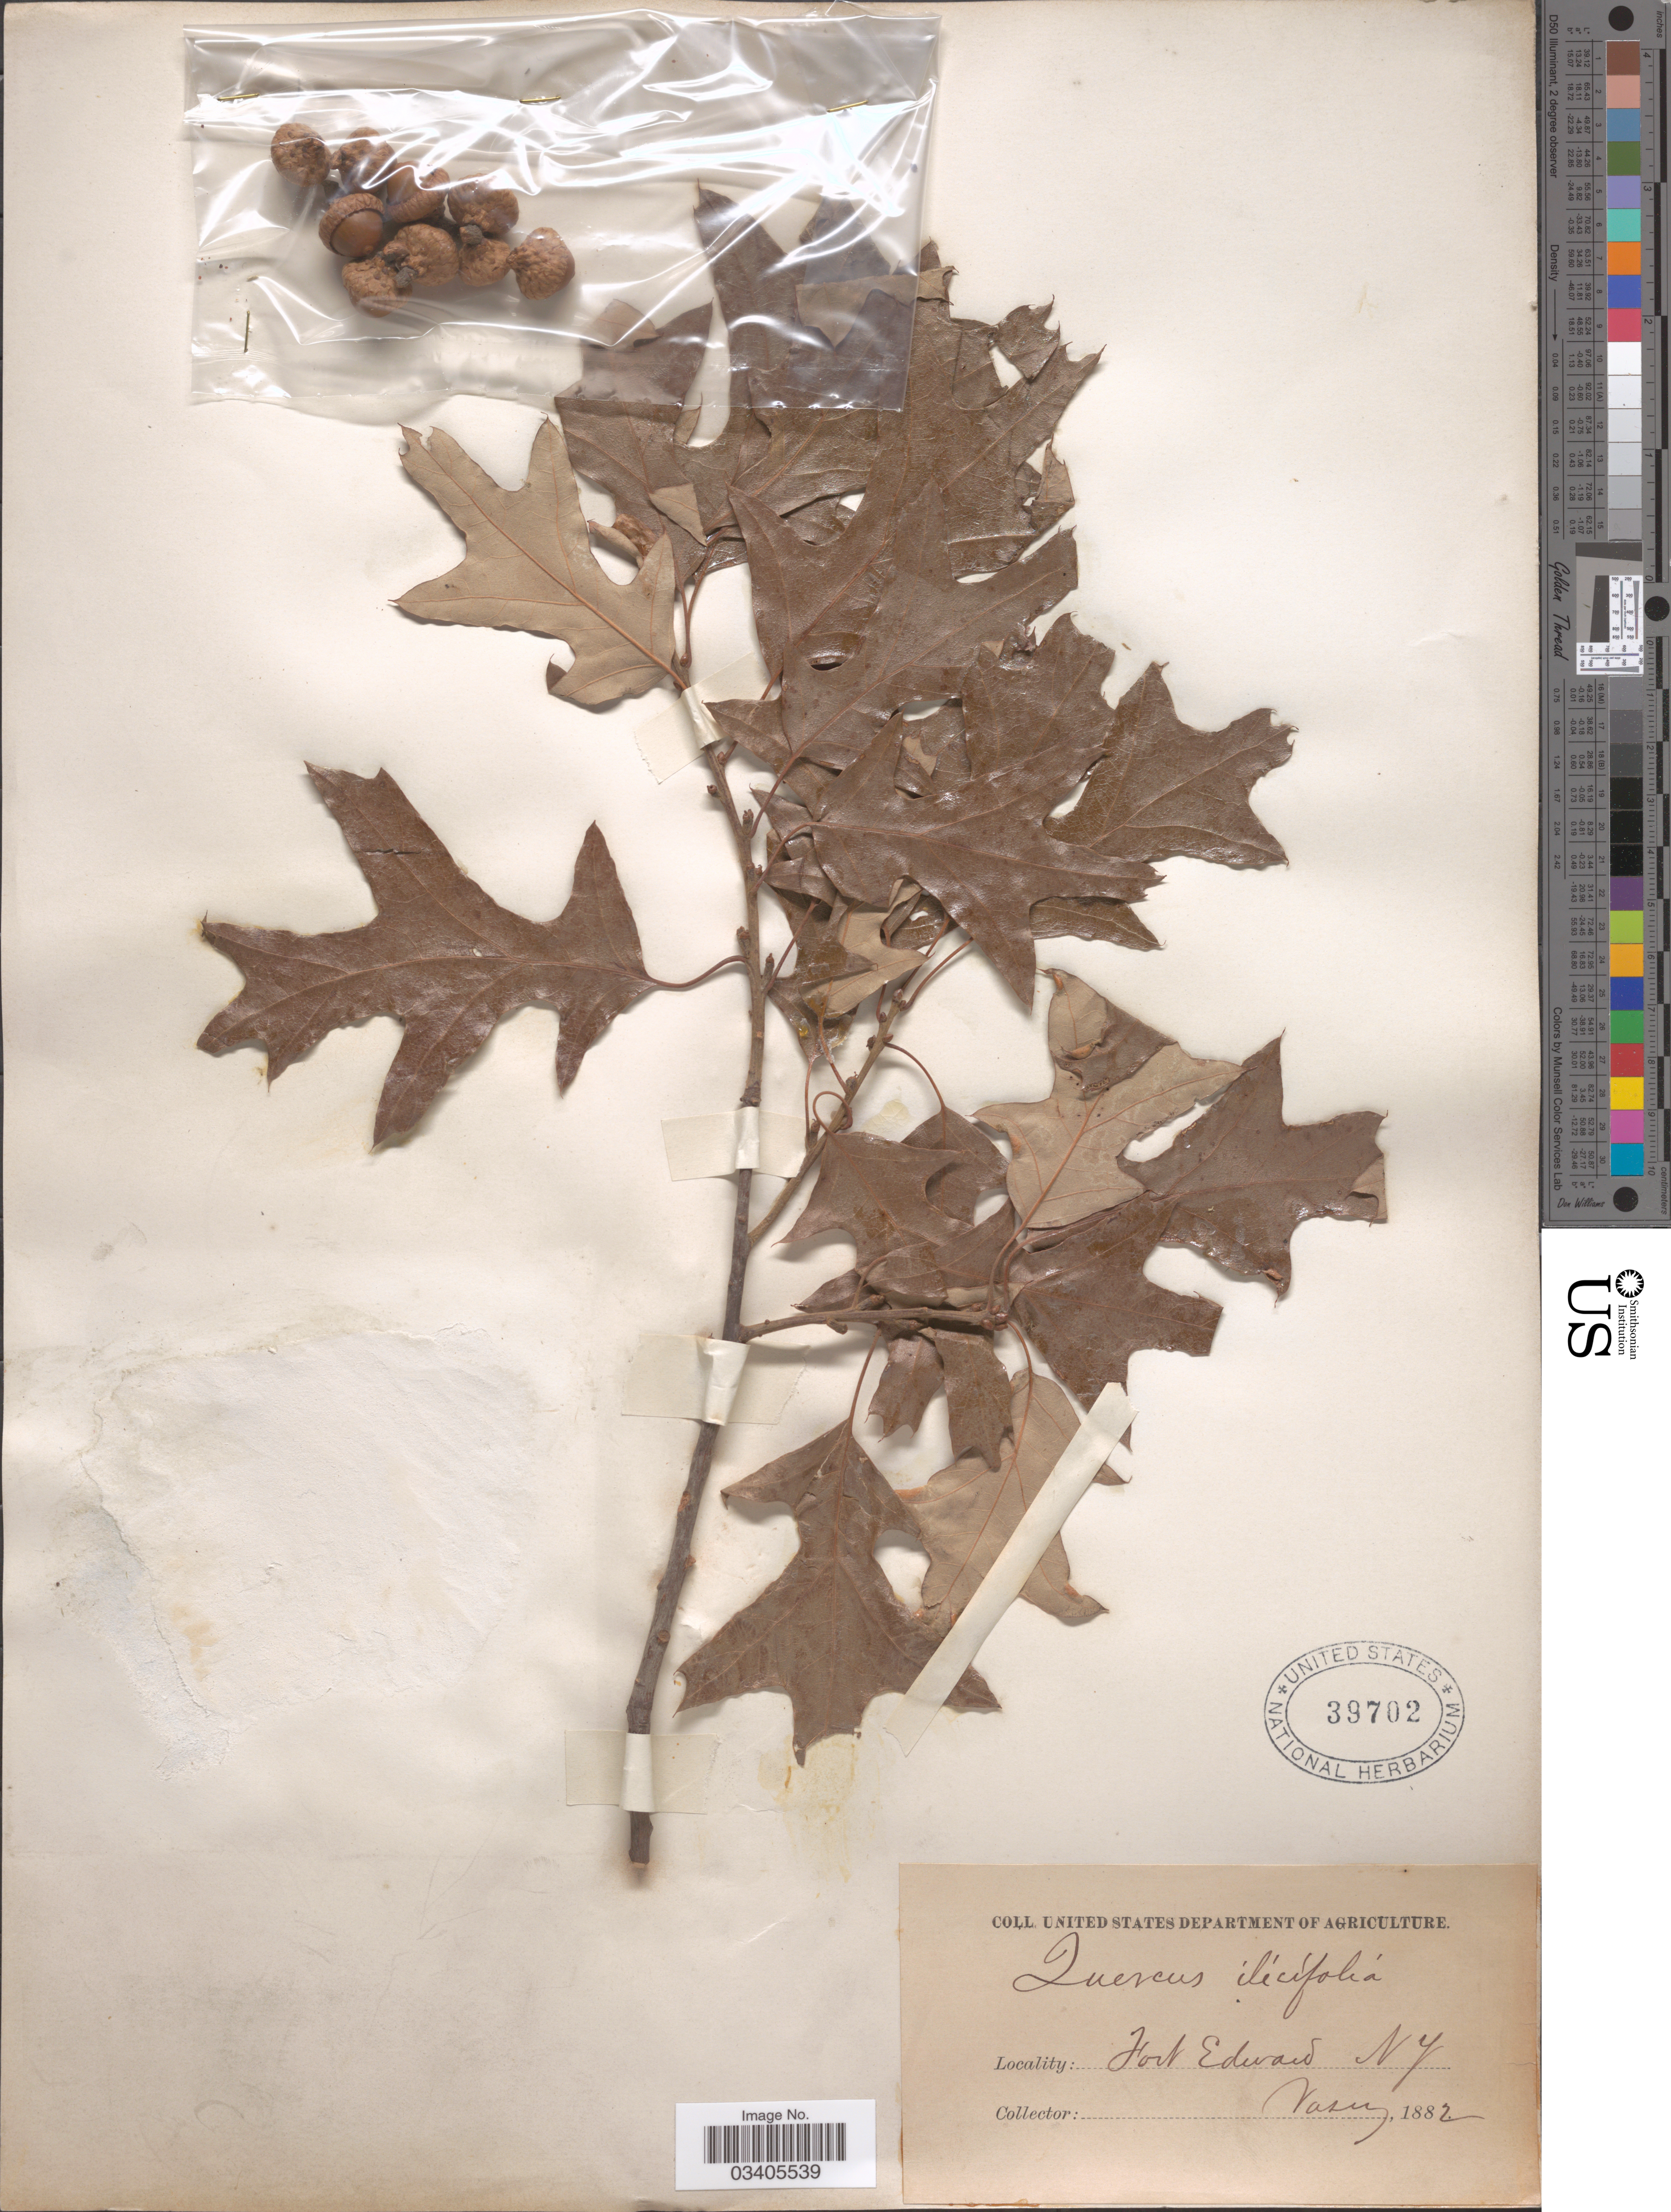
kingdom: Plantae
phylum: Tracheophyta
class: Magnoliopsida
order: Fagales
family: Fagaceae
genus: Quercus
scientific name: Quercus ilicifolia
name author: Wangenh.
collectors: Vasey, --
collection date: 1882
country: United States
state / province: New York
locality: Fort Edward.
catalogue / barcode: US 39702